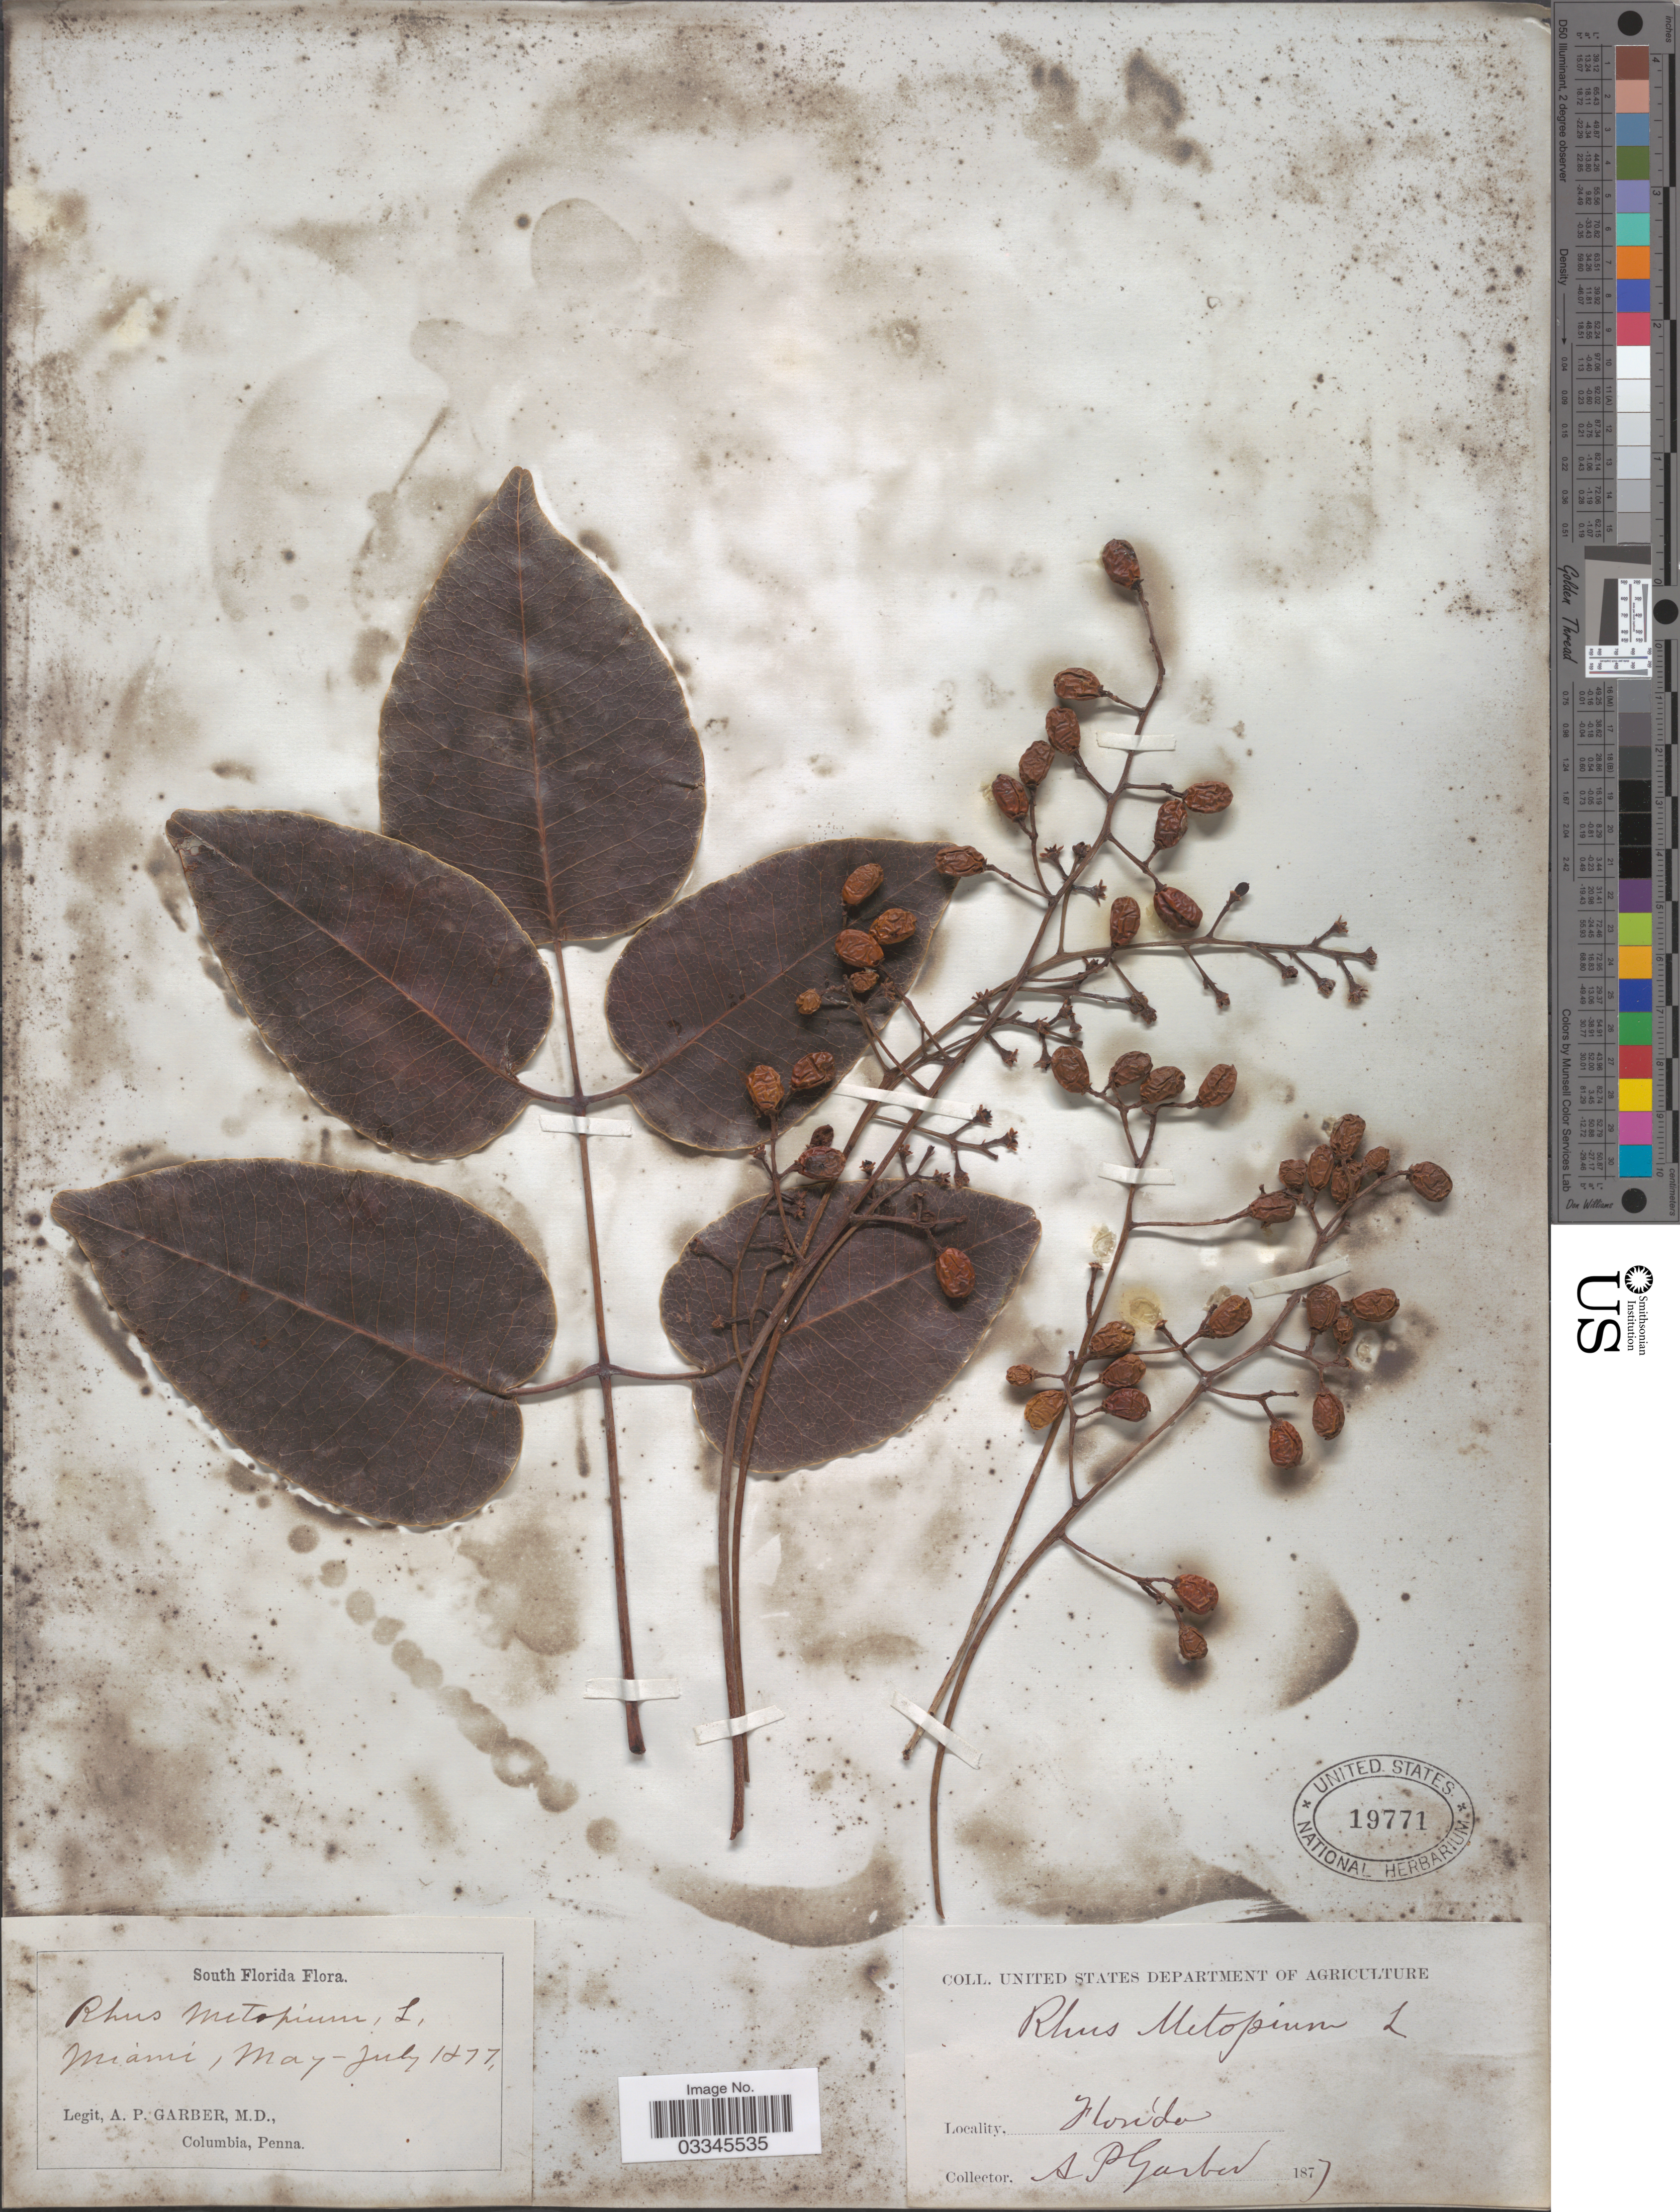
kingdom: Plantae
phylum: Tracheophyta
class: Magnoliopsida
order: Sapindales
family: Anacardiaceae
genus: Metopium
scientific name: Metopium toxiferum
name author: (L.) Krug & Urb.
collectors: A. P. Garber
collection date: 1877-05/1877-07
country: United States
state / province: Florida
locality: South Florida. Miami.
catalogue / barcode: US 19771